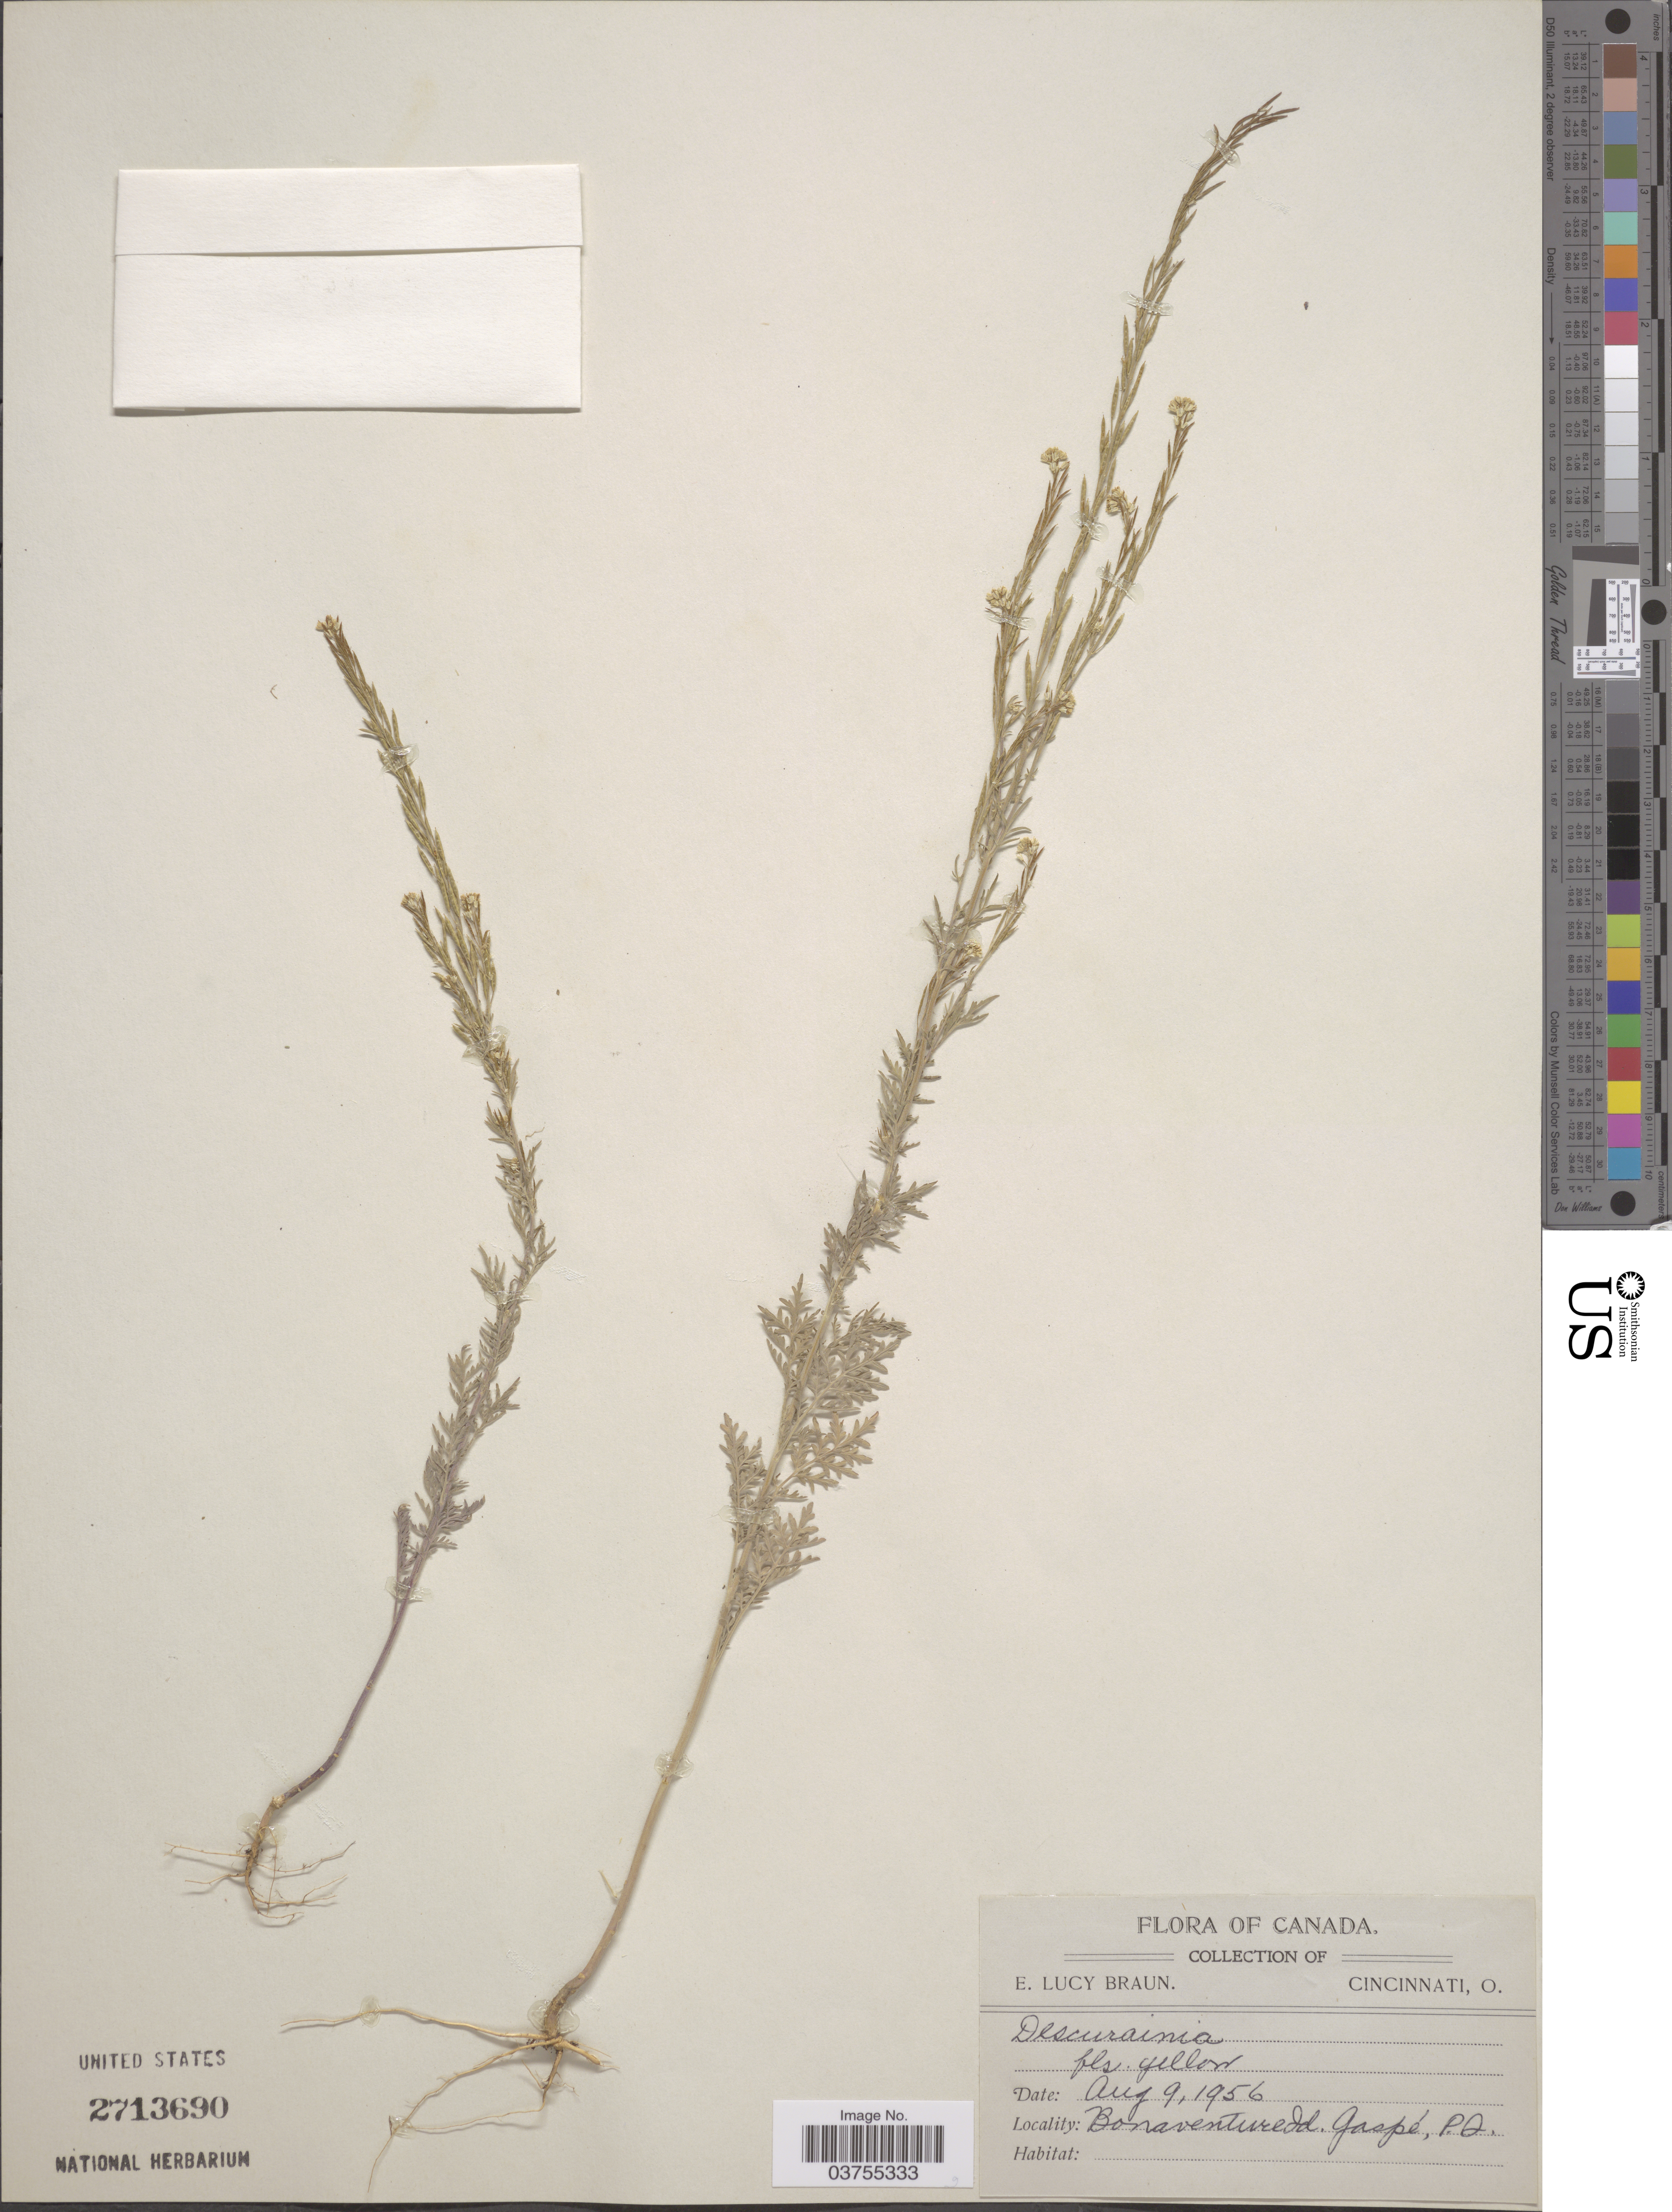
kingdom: Plantae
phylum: Tracheophyta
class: Magnoliopsida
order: Brassicales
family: Brassicaceae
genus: Descurainia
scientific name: Descurainia sp.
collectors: E. L. Braun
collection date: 1956-08-09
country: Canada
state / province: Quebec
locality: Bonaventure Id. Gaspé, P.Q.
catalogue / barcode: US 2713690